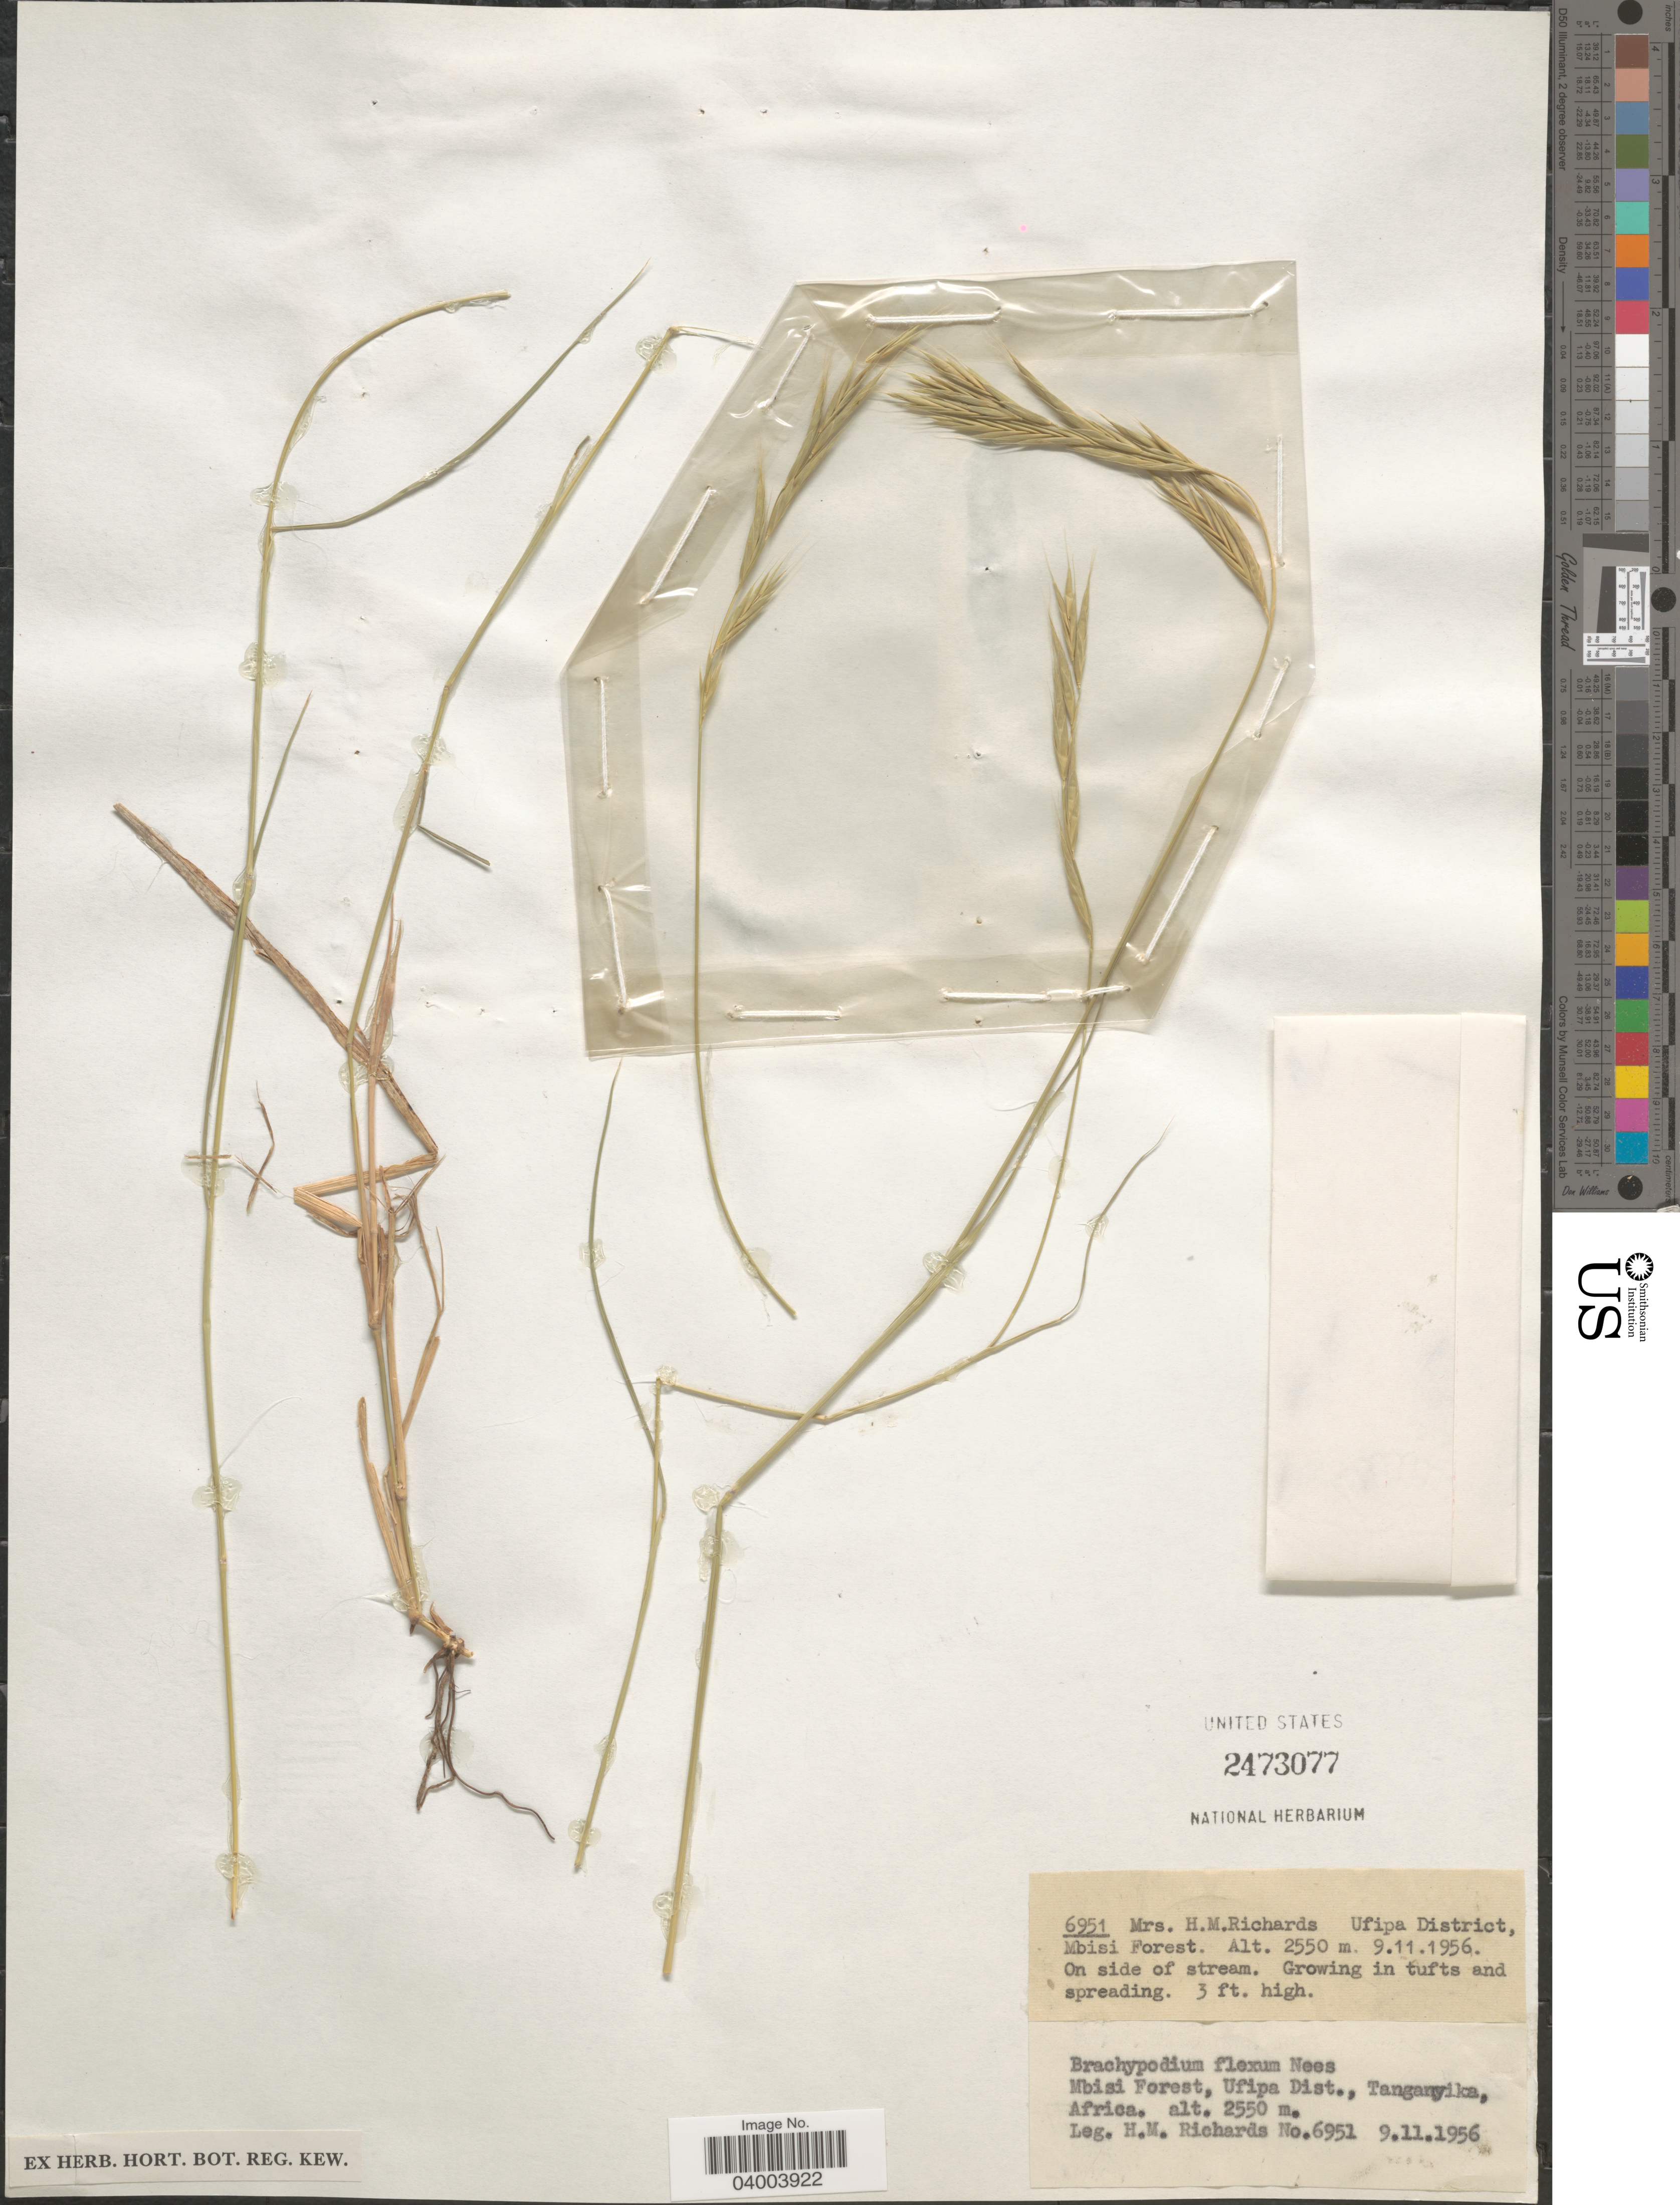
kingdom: Plantae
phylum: Tracheophyta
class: Liliopsida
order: Poales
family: Poaceae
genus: Brachypodium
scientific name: Brachypodium flexum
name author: Nees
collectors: H. Richards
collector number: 6951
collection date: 1956-11-09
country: Tanzania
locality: Ufipa District, Mbisi Forest. Tanganyika.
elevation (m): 2550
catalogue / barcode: US 2473077